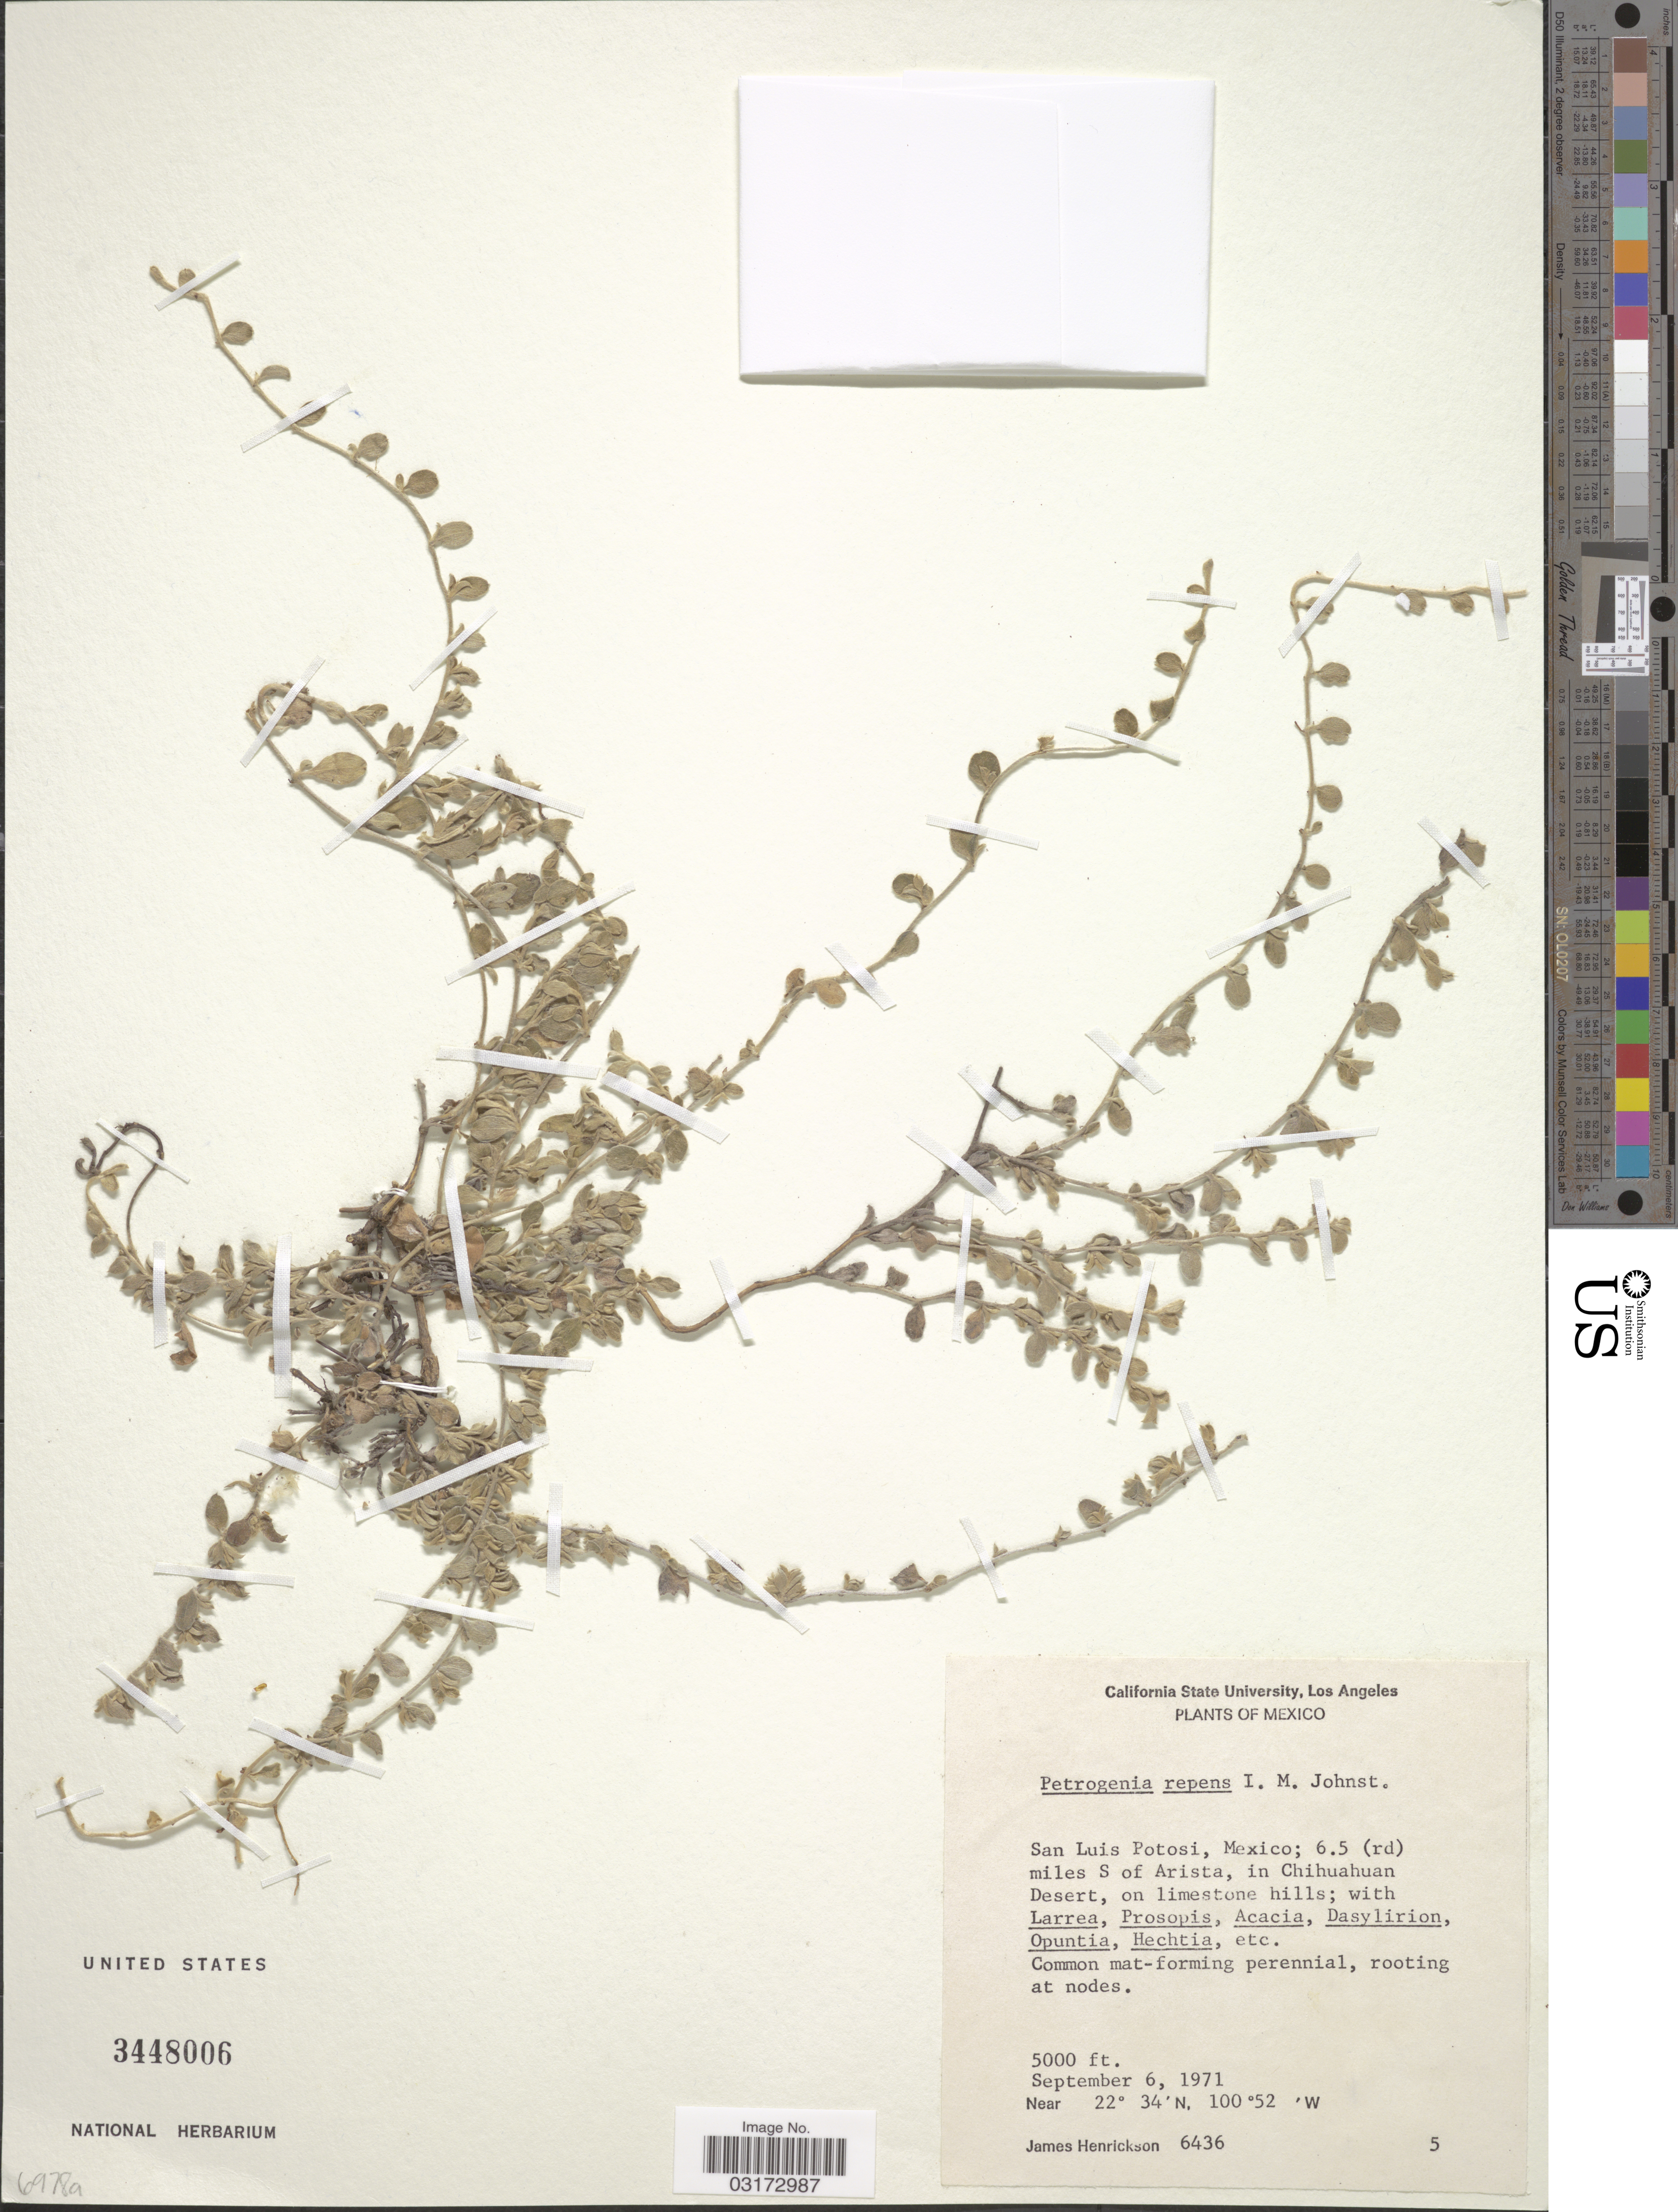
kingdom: Plantae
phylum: Tracheophyta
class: Magnoliopsida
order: Solanales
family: Convolvulaceae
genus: Petrogenia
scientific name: Petrogenia repens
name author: I.M. Johnst.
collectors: J. Henrickson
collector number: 6436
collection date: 1971-09-06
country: Mexico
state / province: San Luis Potosí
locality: San Luis Potosi; 6.5 (rd) miles S of Arista, in Chihuahuan Desert, on limestone hills.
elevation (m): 1524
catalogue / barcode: US 3448006